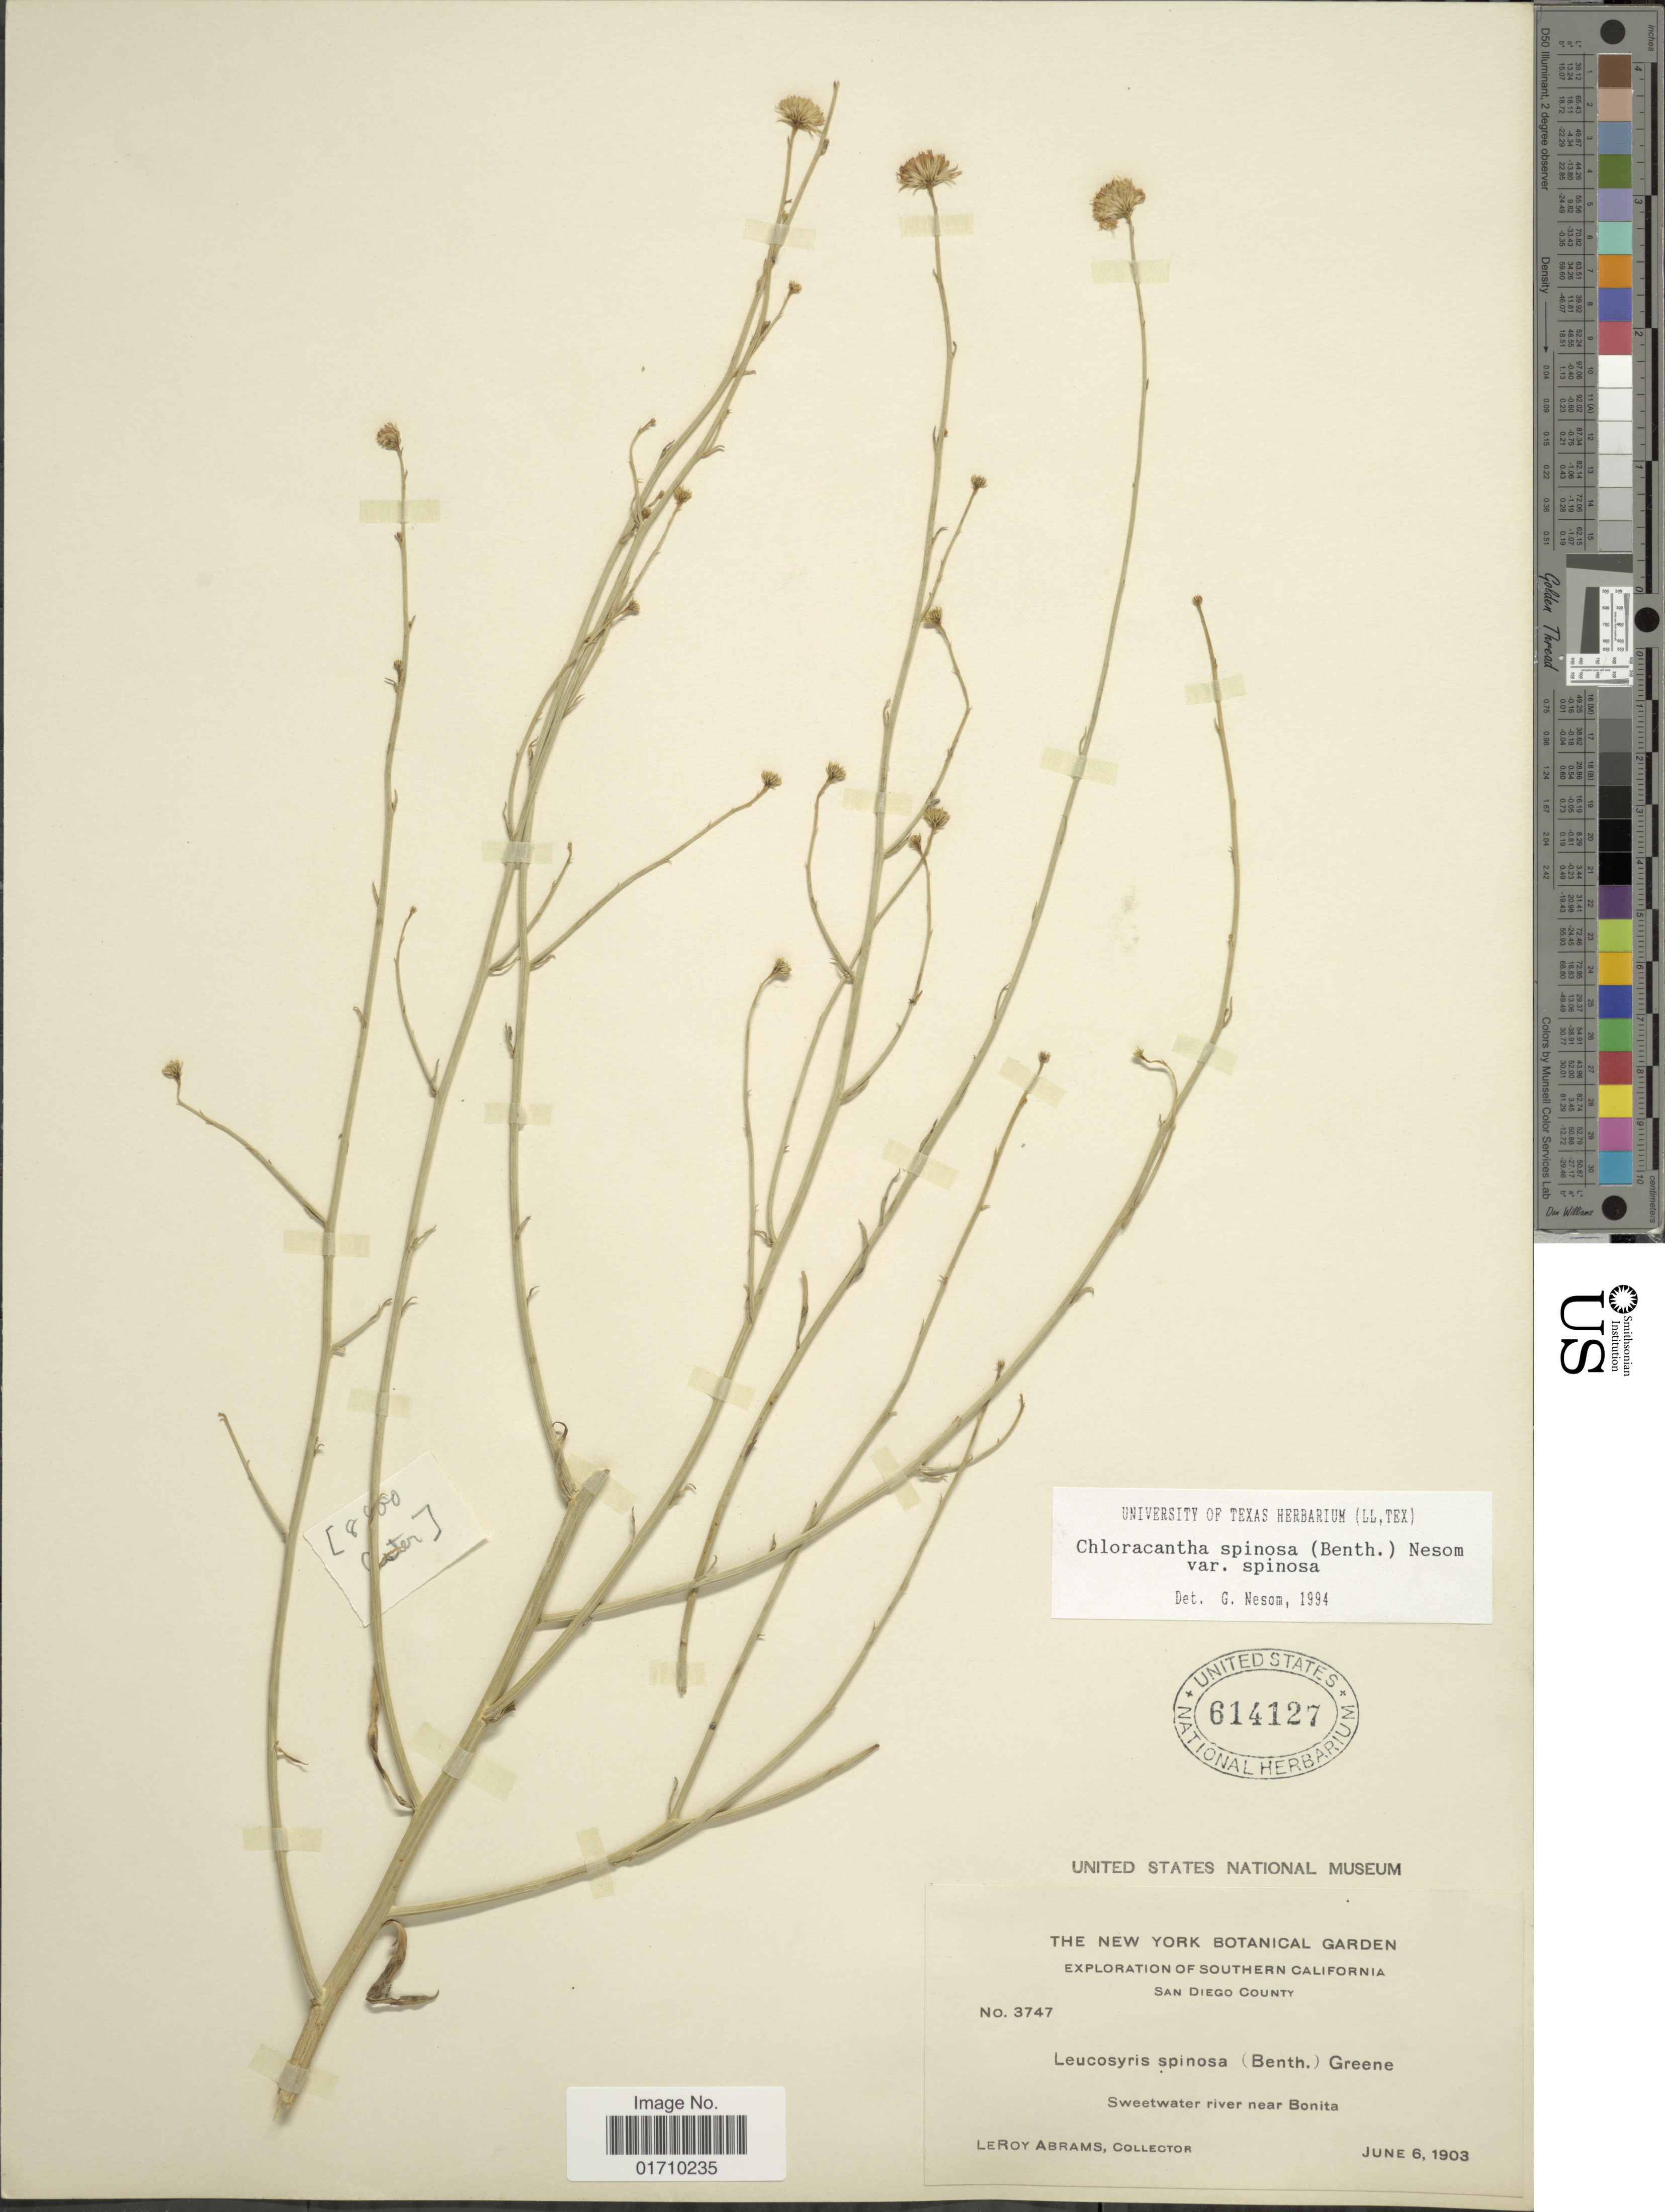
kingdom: Plantae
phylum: Tracheophyta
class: Magnoliopsida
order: Asterales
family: Asteraceae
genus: Chloracantha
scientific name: Chloracantha spinosa var. spinosa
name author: (Benth.) G.L. Nesom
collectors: L. Abrams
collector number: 3747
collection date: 1903-06-06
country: United States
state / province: California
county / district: San Diego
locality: San Diego County, Sweetwater river near Bonita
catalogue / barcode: US 614127